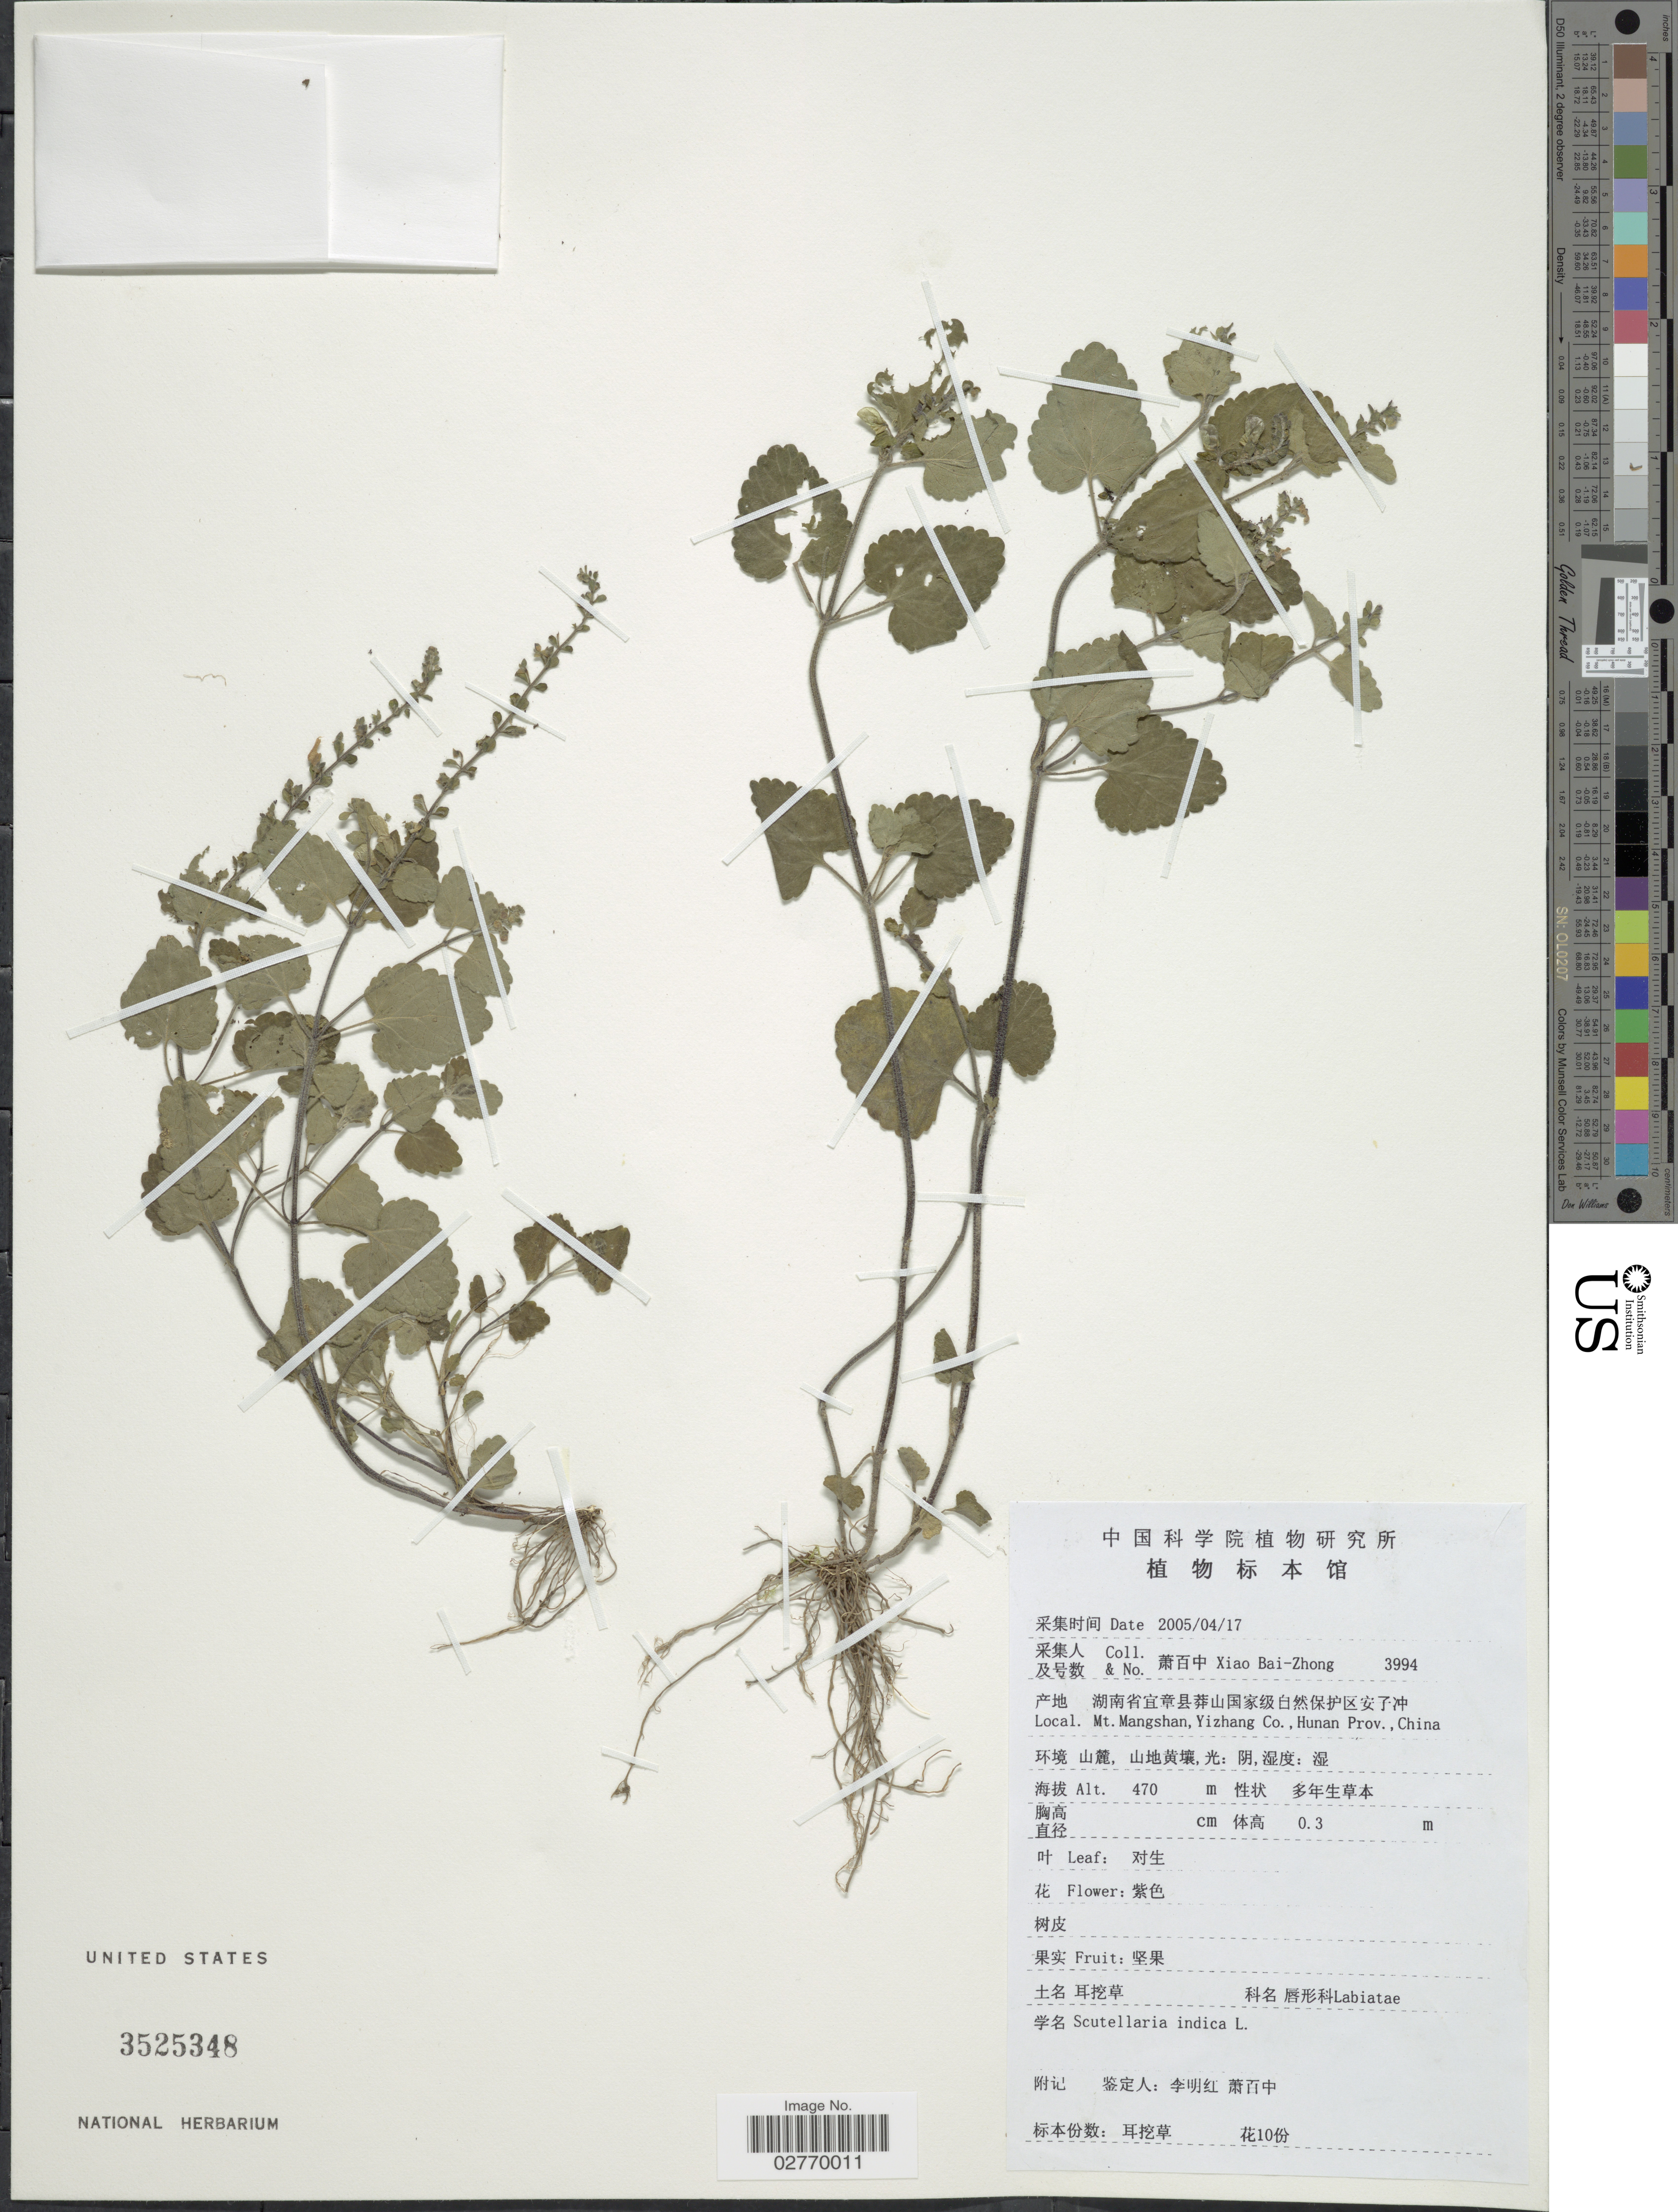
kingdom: Plantae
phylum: Tracheophyta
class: Magnoliopsida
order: Lamiales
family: Lamiaceae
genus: Scutellaria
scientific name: Scutellaria indica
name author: L.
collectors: B. Z. Xiao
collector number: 3994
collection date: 2005-04-17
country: China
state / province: Hunan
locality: Mt. Mangshan, Yizhang Co.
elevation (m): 470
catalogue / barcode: US 3525348